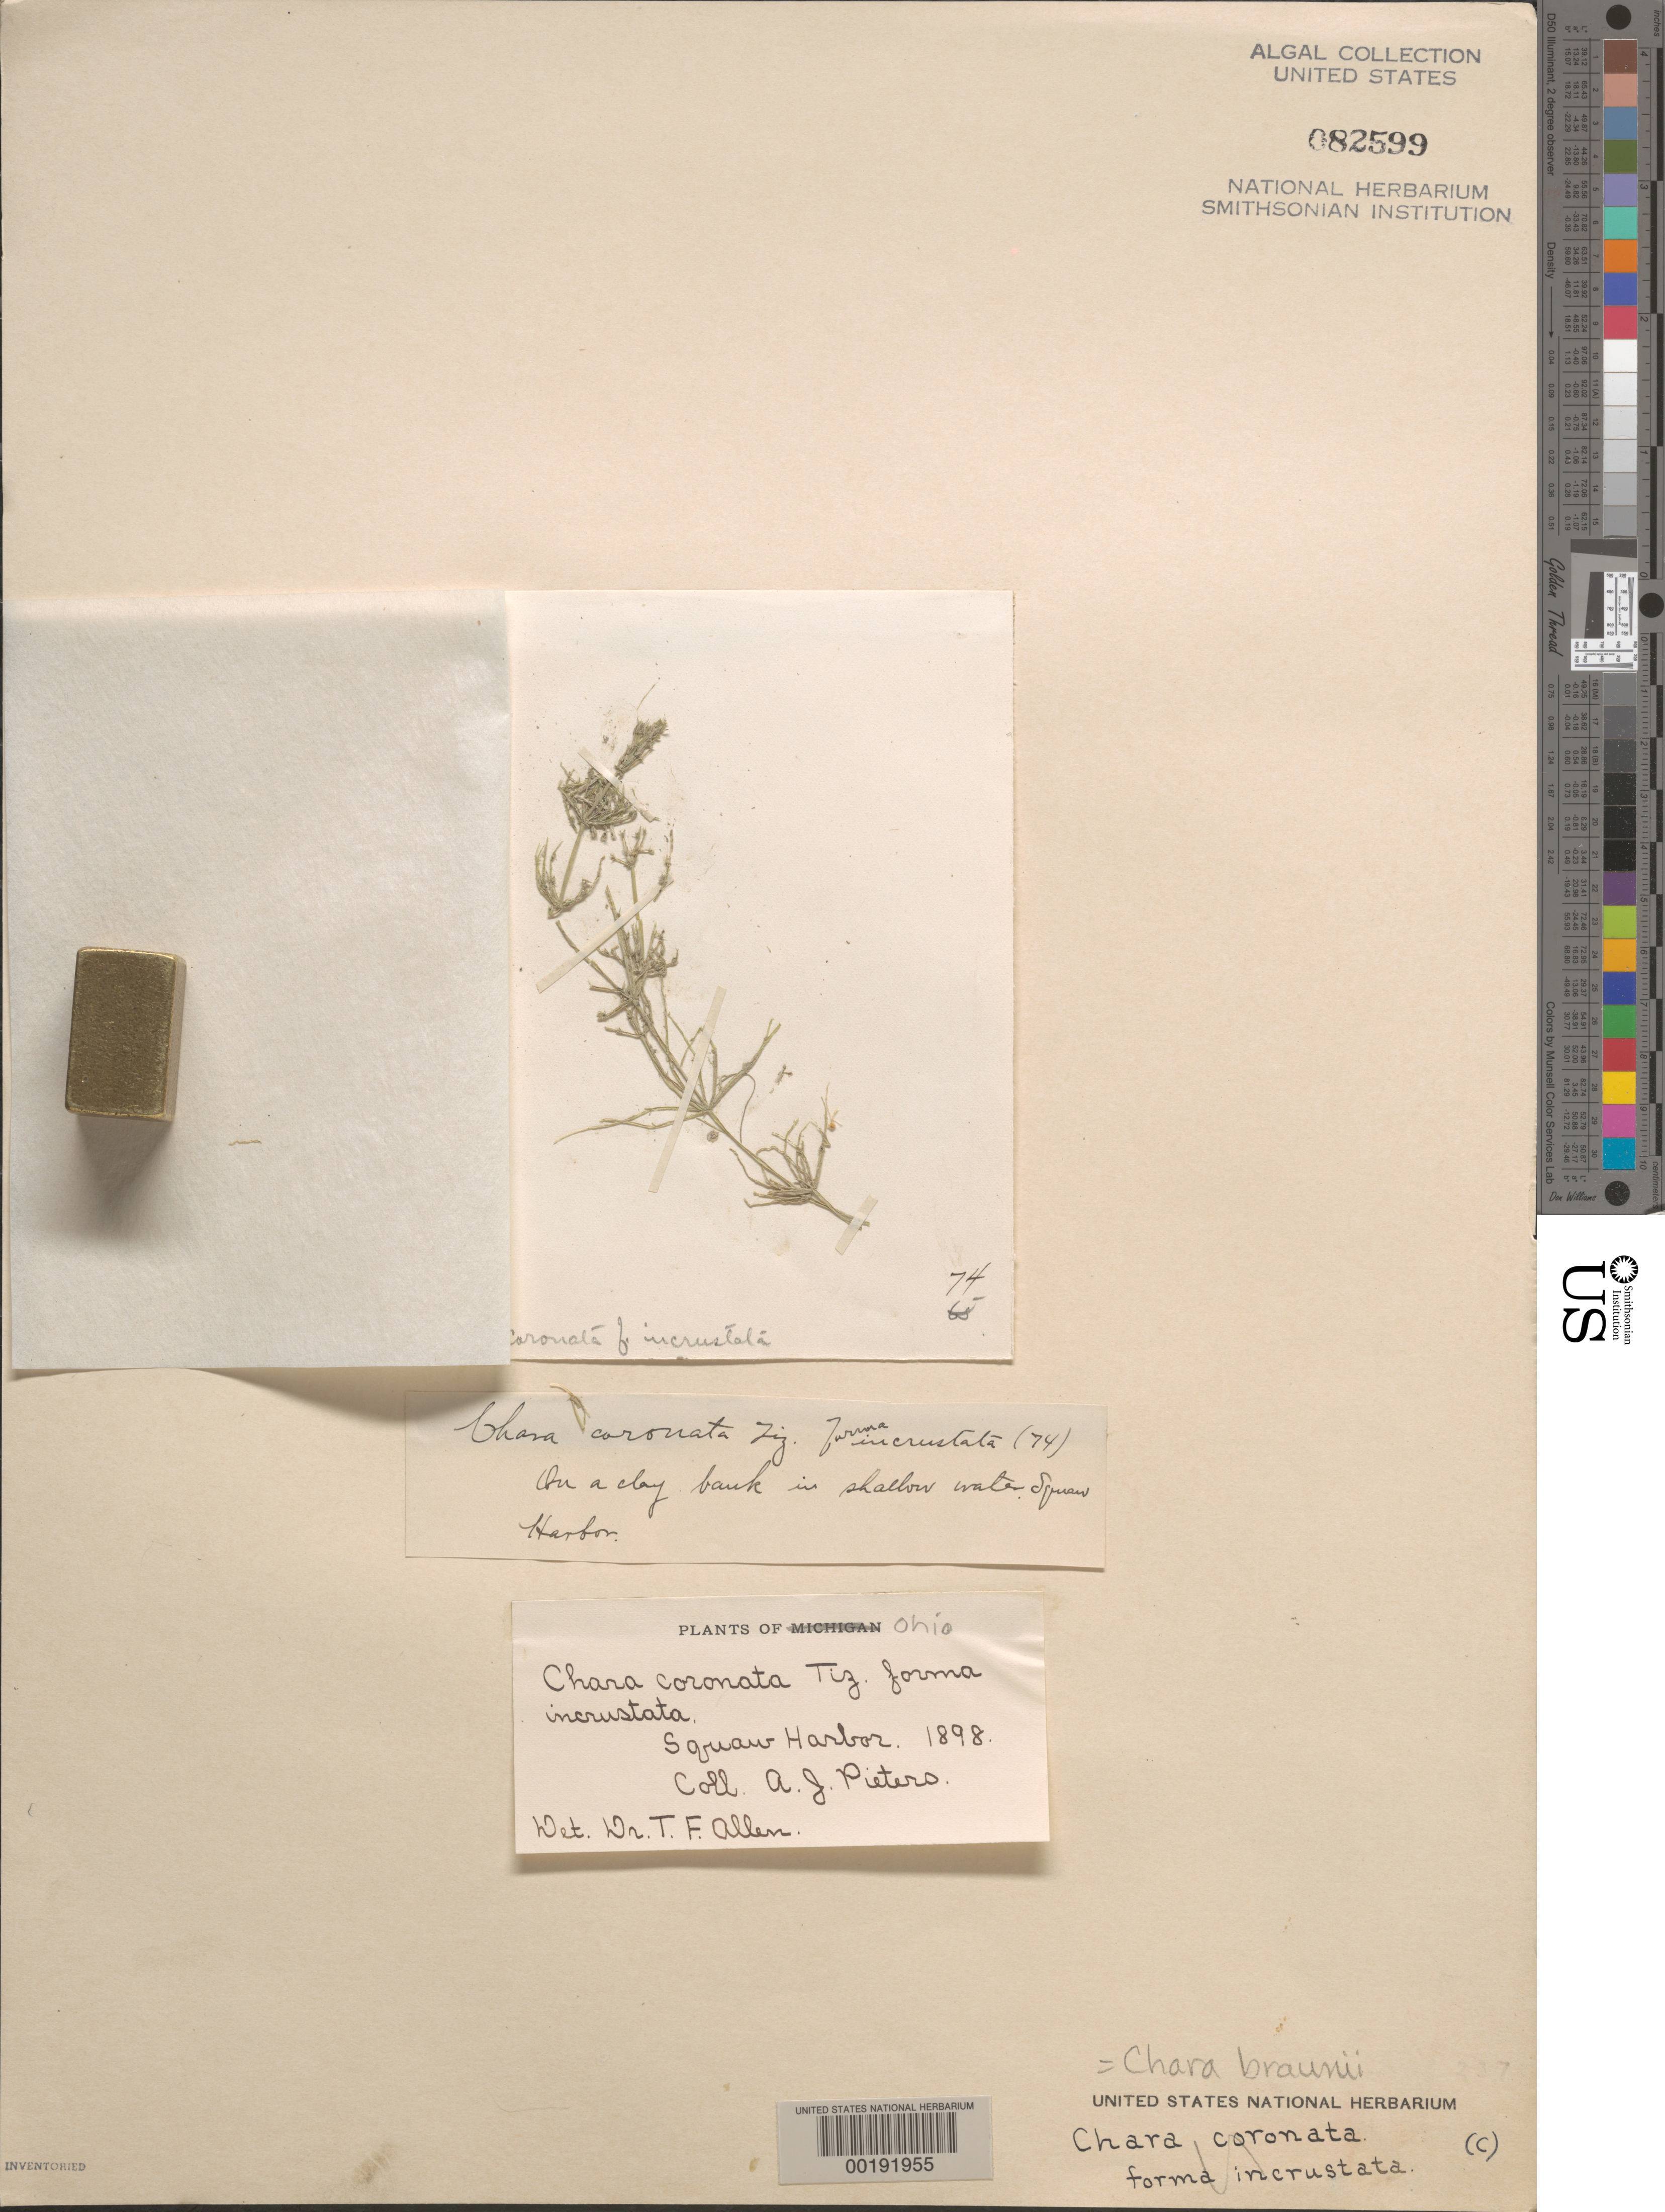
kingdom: Plantae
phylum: Charophyta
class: Charophyceae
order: Charales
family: Characeae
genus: Chara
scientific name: Chara braunii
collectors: A. Pieters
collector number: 74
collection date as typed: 1898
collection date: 1898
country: United States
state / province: Ohio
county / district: Ottawa County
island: South Bass Island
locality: Squaw Harbor, Put-in Bay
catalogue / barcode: US 82599